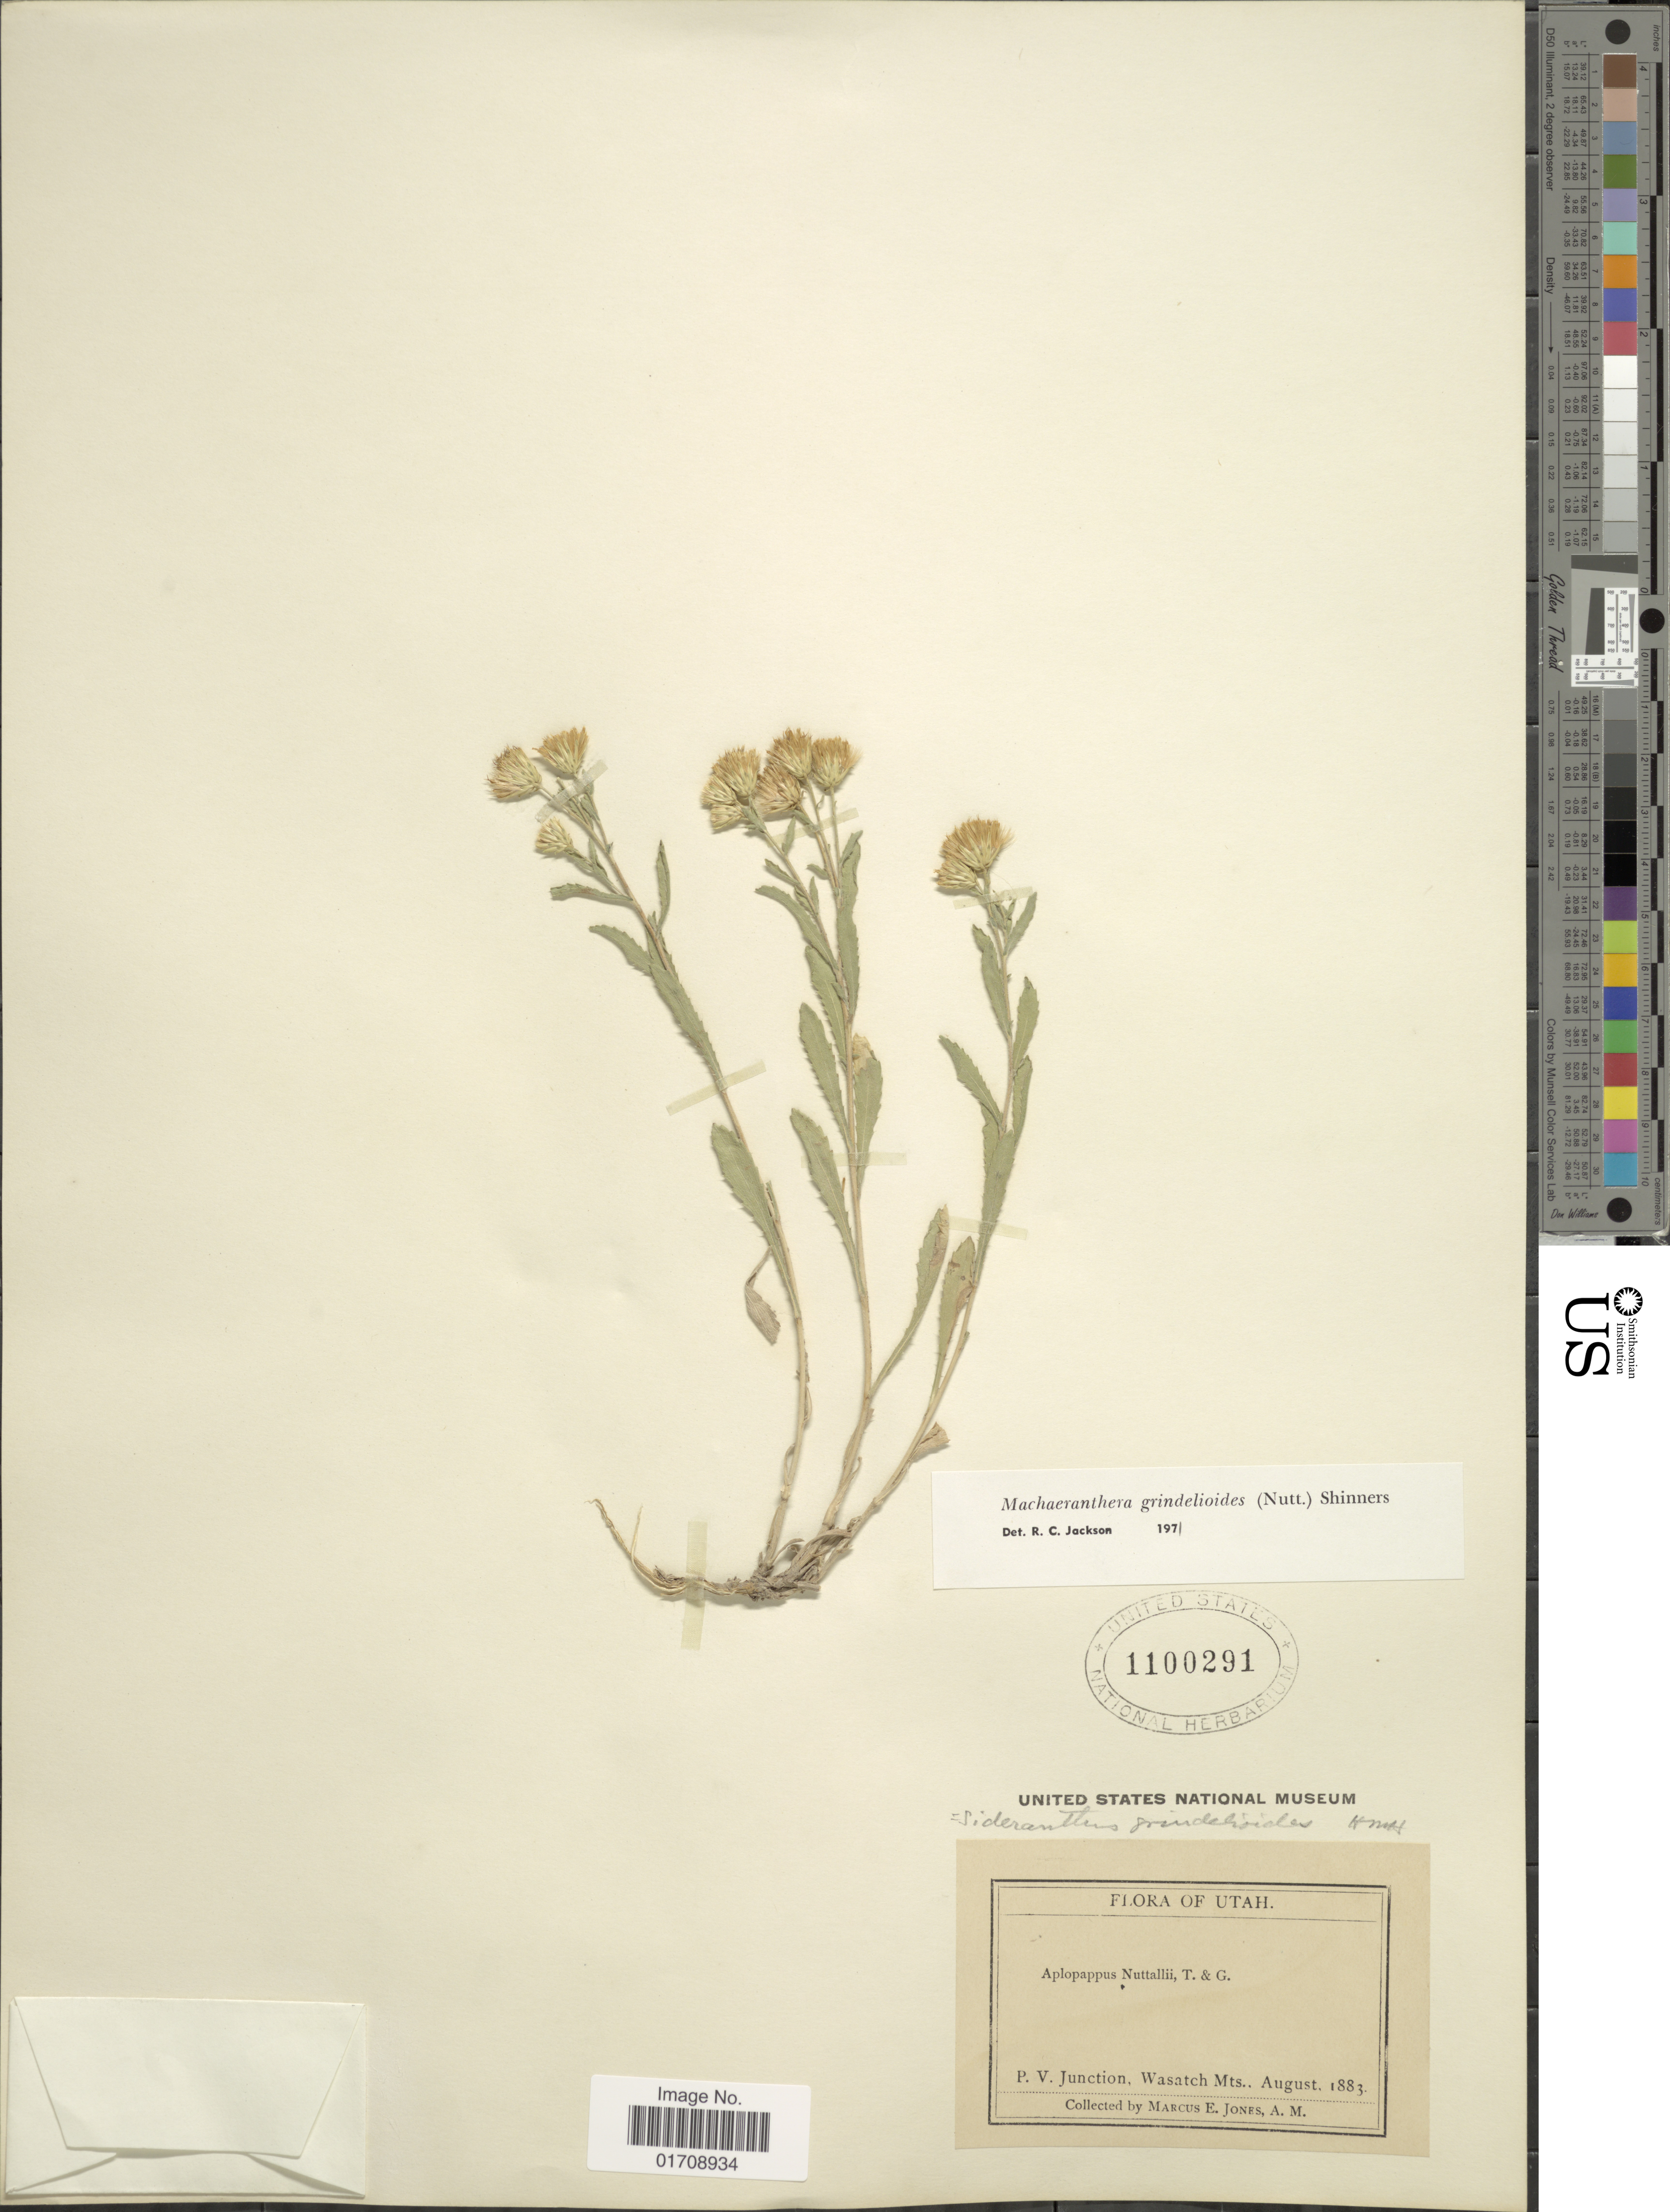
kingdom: Plantae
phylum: Tracheophyta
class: Magnoliopsida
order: Asterales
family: Asteraceae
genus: Machaeranthera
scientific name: Machaeranthera grindelioides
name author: (Nutt.) Shinners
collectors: M. E. Jones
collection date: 1883-08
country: United States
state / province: Utah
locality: P. V. Junction, Wasatch Mts.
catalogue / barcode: US 1100291